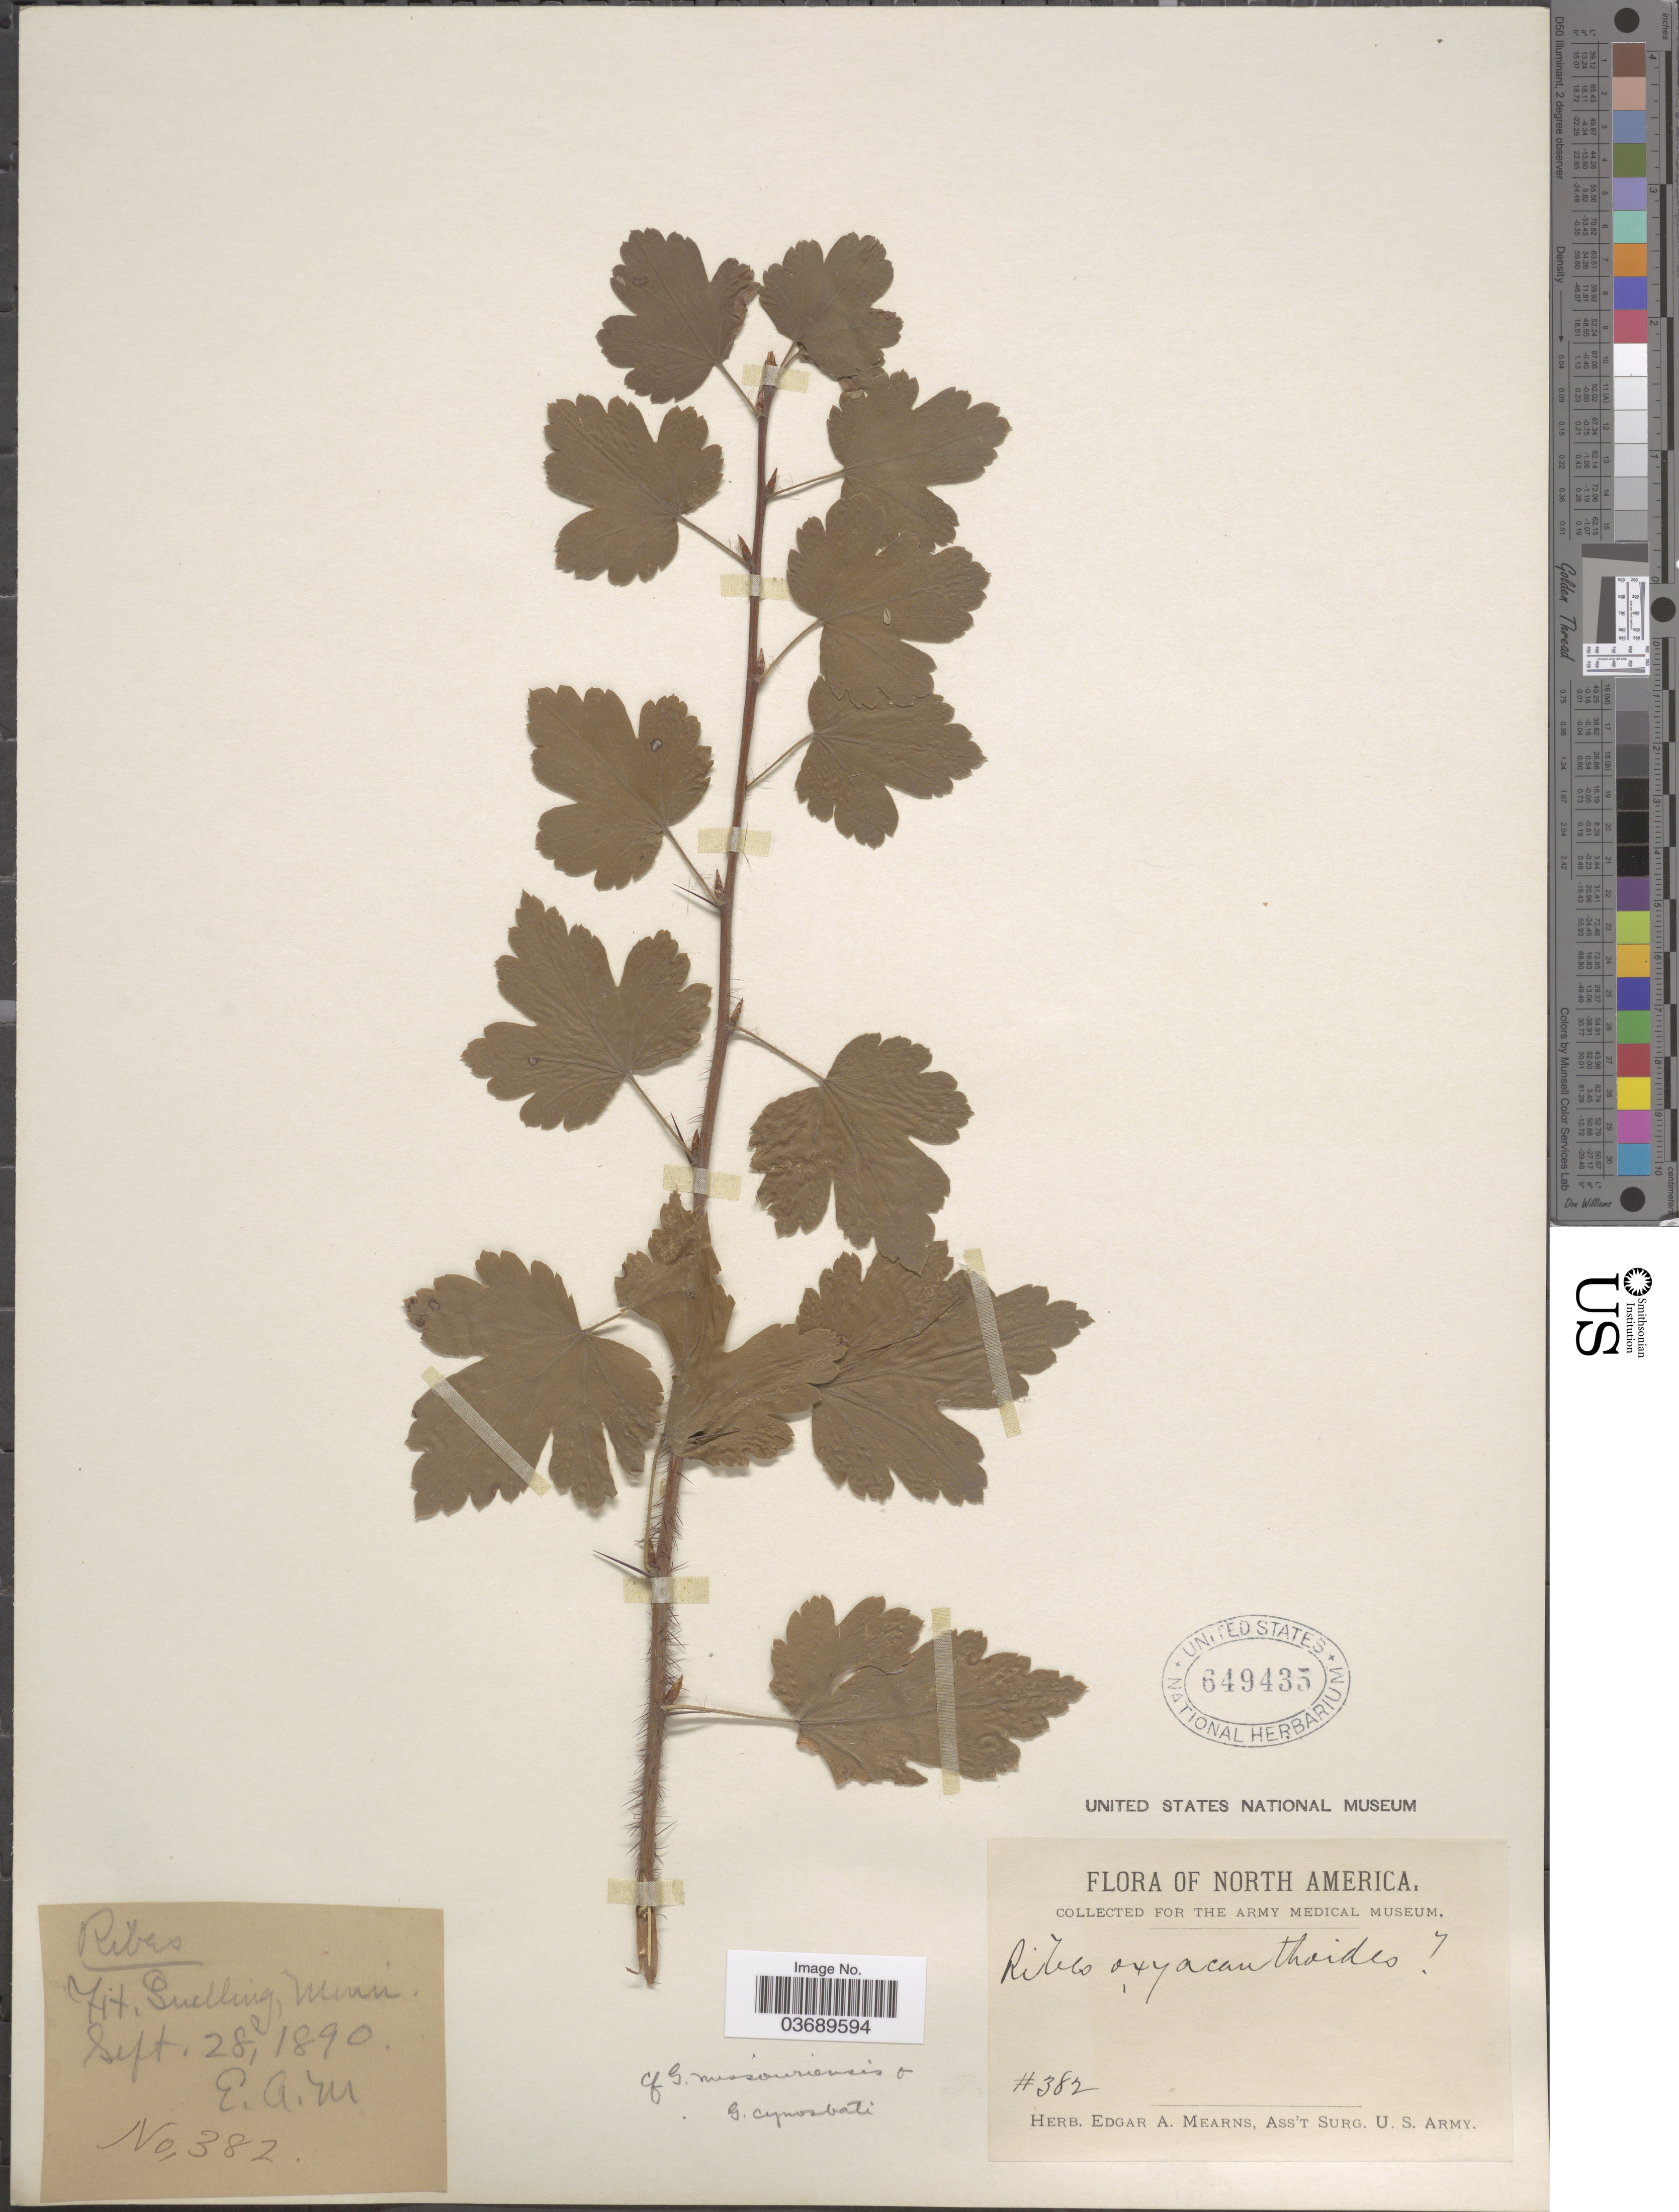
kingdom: Plantae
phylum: Tracheophyta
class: Magnoliopsida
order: Saxifragales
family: Grossulariaceae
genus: Ribes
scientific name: Ribes sp.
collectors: E. A. Mearns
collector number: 382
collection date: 1890-09-28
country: United States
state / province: Minnesota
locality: Frt. Snelling.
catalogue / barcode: US 649635